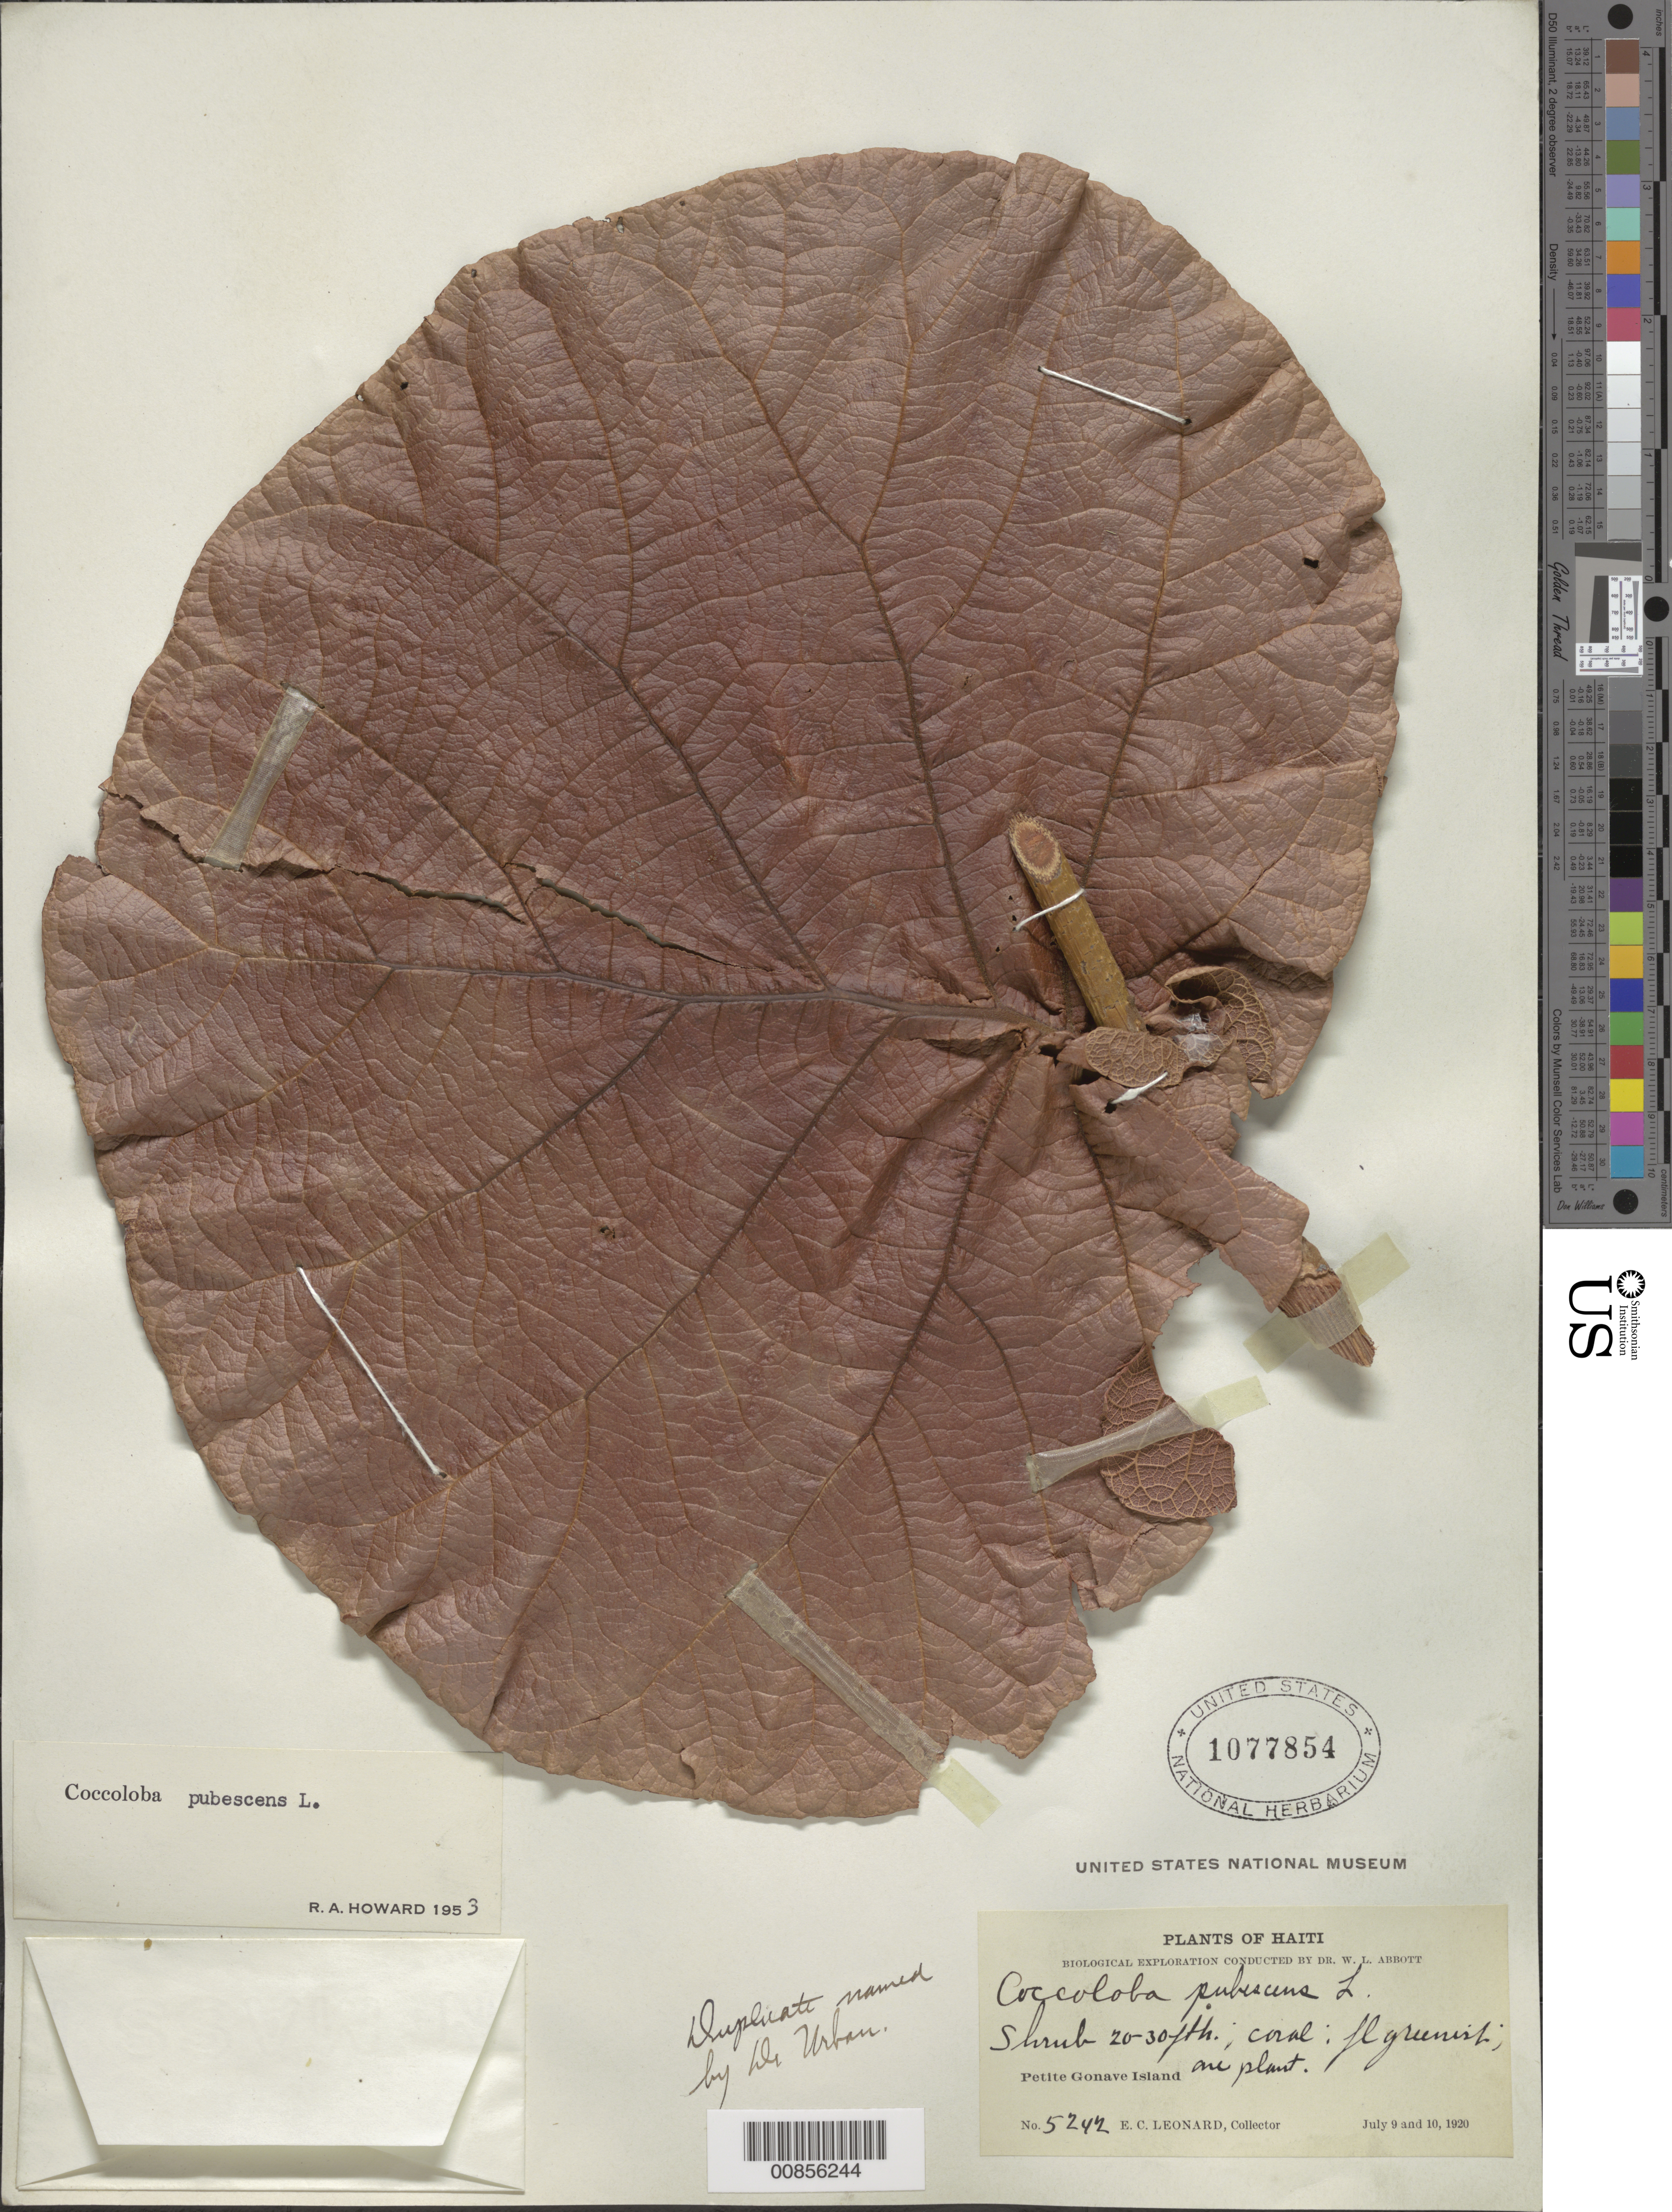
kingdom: Plantae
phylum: Tracheophyta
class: Magnoliopsida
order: Caryophyllales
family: Polygonaceae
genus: Coccoloba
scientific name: Coccoloba pubescens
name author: L.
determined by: Howard, R. A.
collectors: E. C. Leonard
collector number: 5242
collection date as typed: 09 Jul 1920 to 10 Jul 1920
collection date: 1920-07-09/1920-07-10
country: Haiti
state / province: Ouest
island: Île de la Gonâve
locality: Petite Gonave Island.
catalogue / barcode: US 1077854